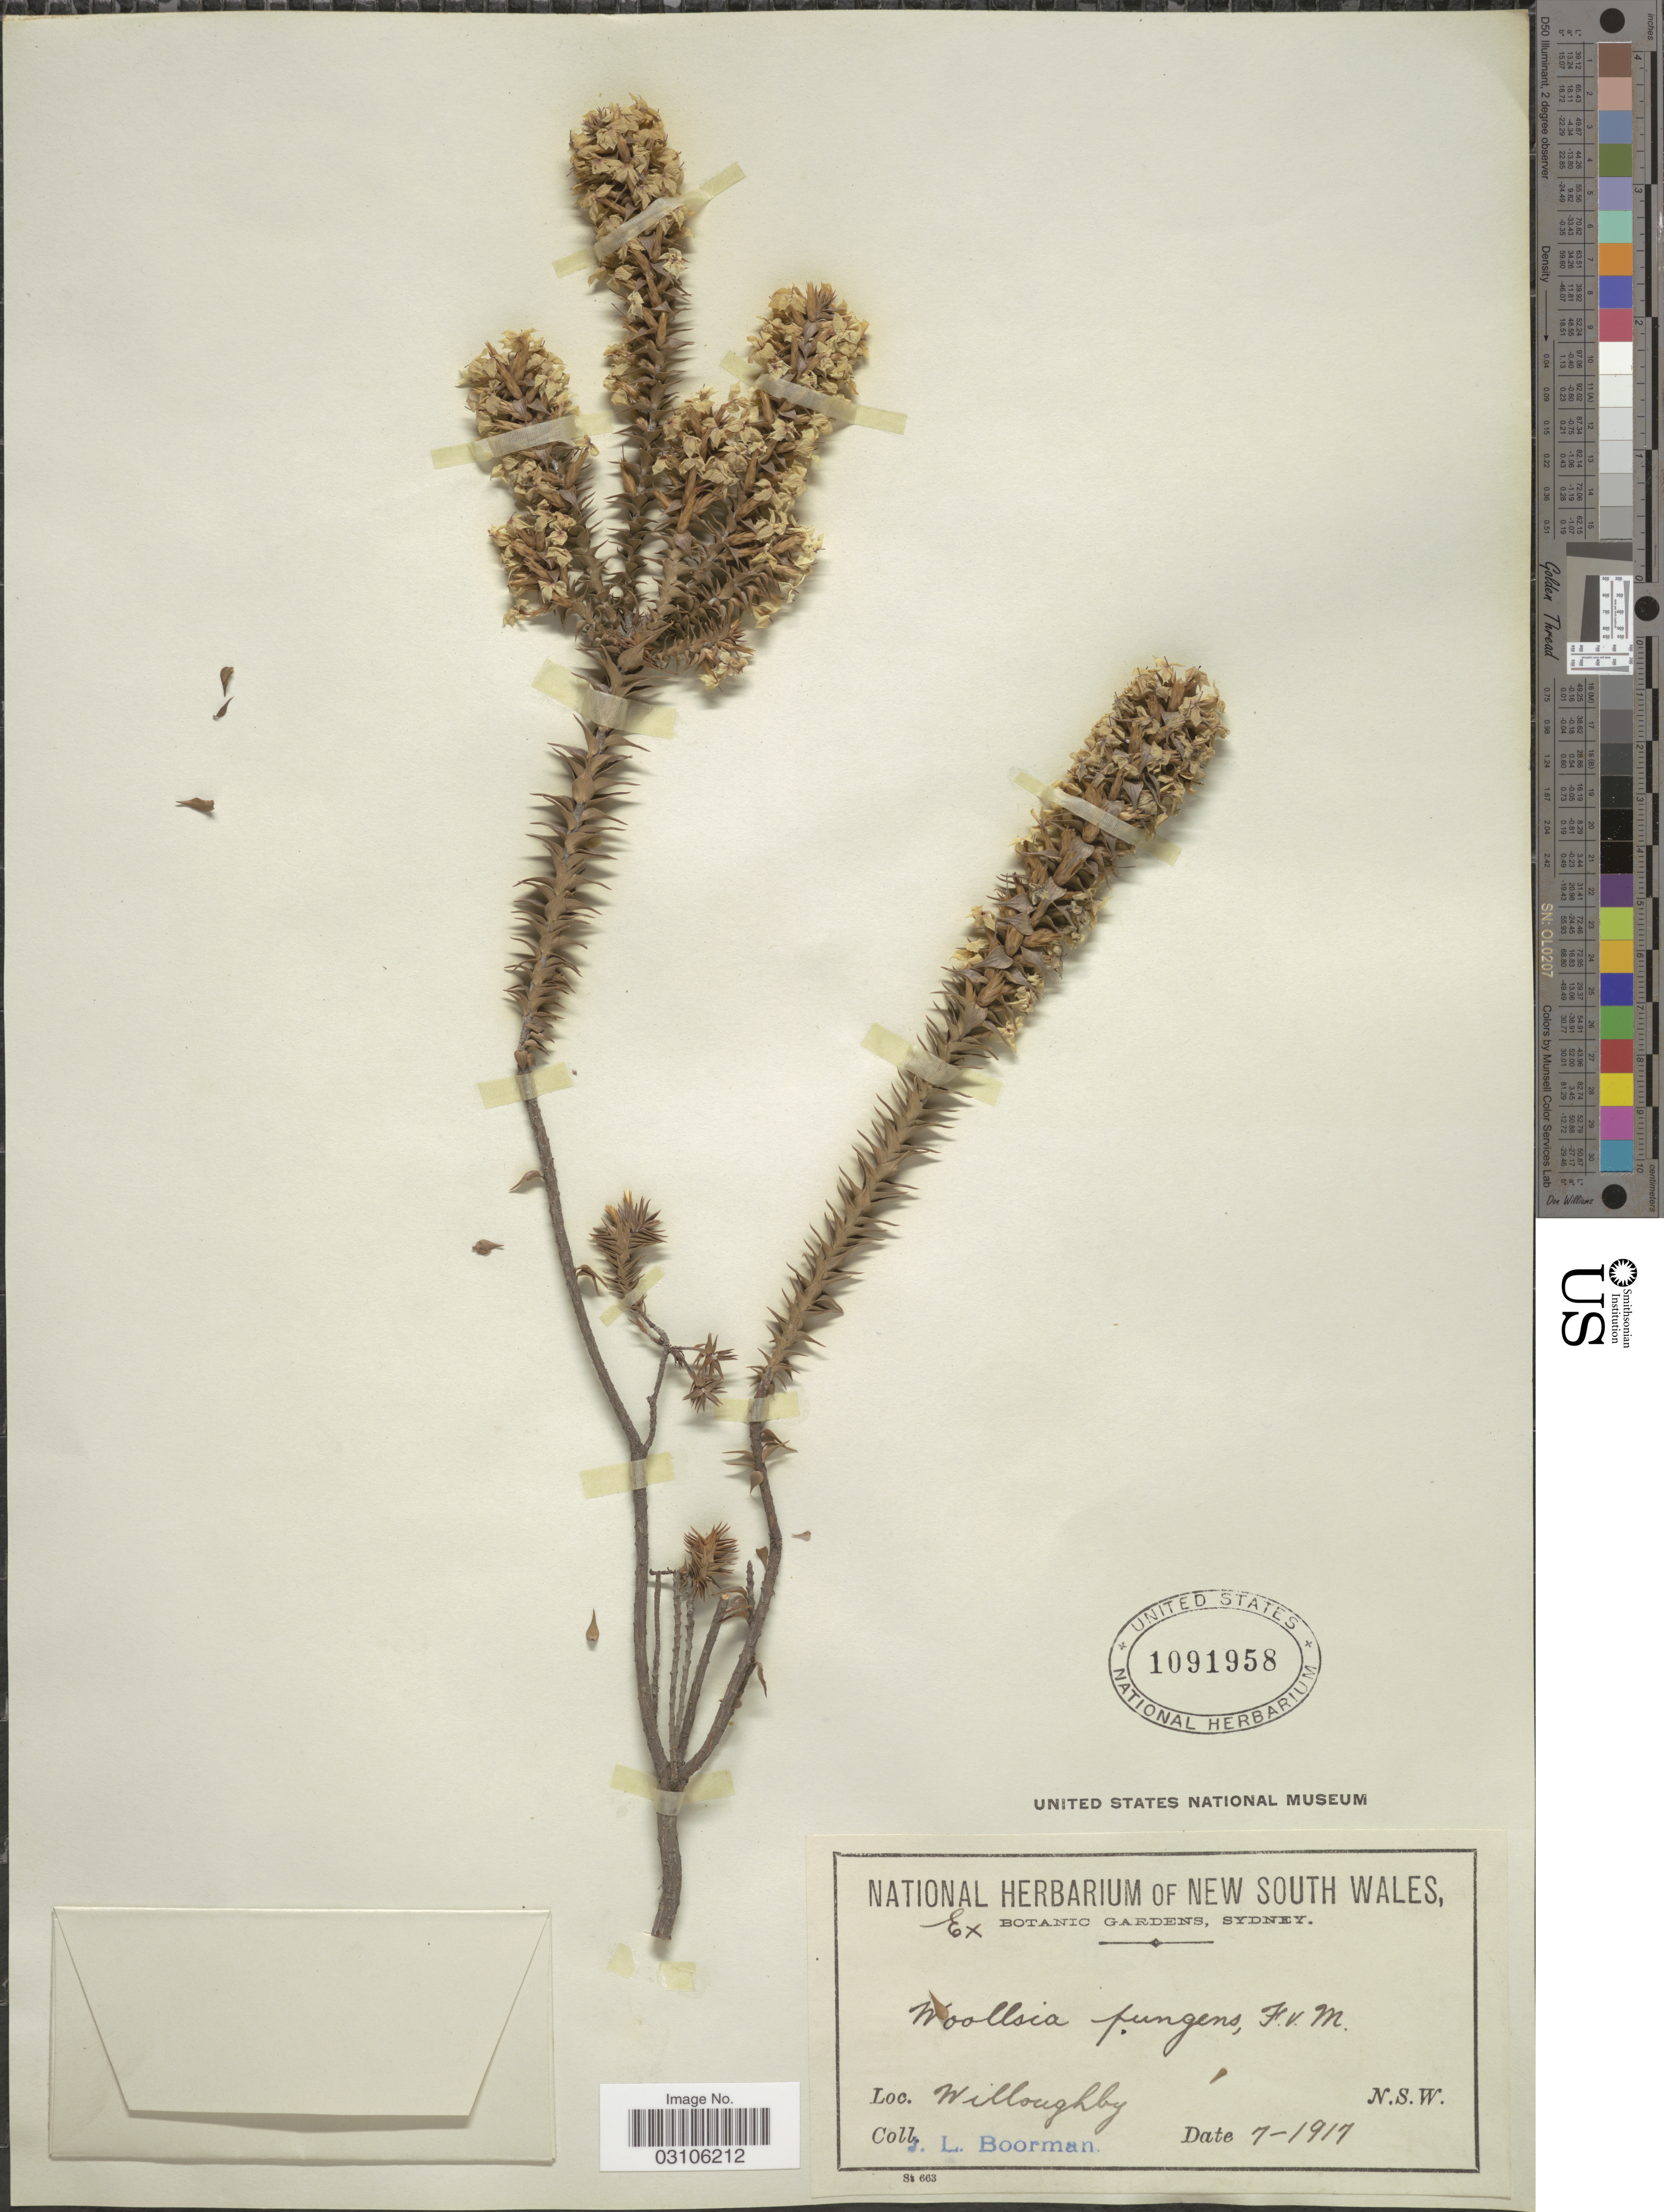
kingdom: Plantae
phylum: Tracheophyta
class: Magnoliopsida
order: Ericales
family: Ericaceae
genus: Woollsia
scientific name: Woollsia pungens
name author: (Cav.) F. Muell.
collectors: J. Boorman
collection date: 1917-07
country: Australia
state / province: New South Wales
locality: Willoughby N.S.W.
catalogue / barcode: US 1091958